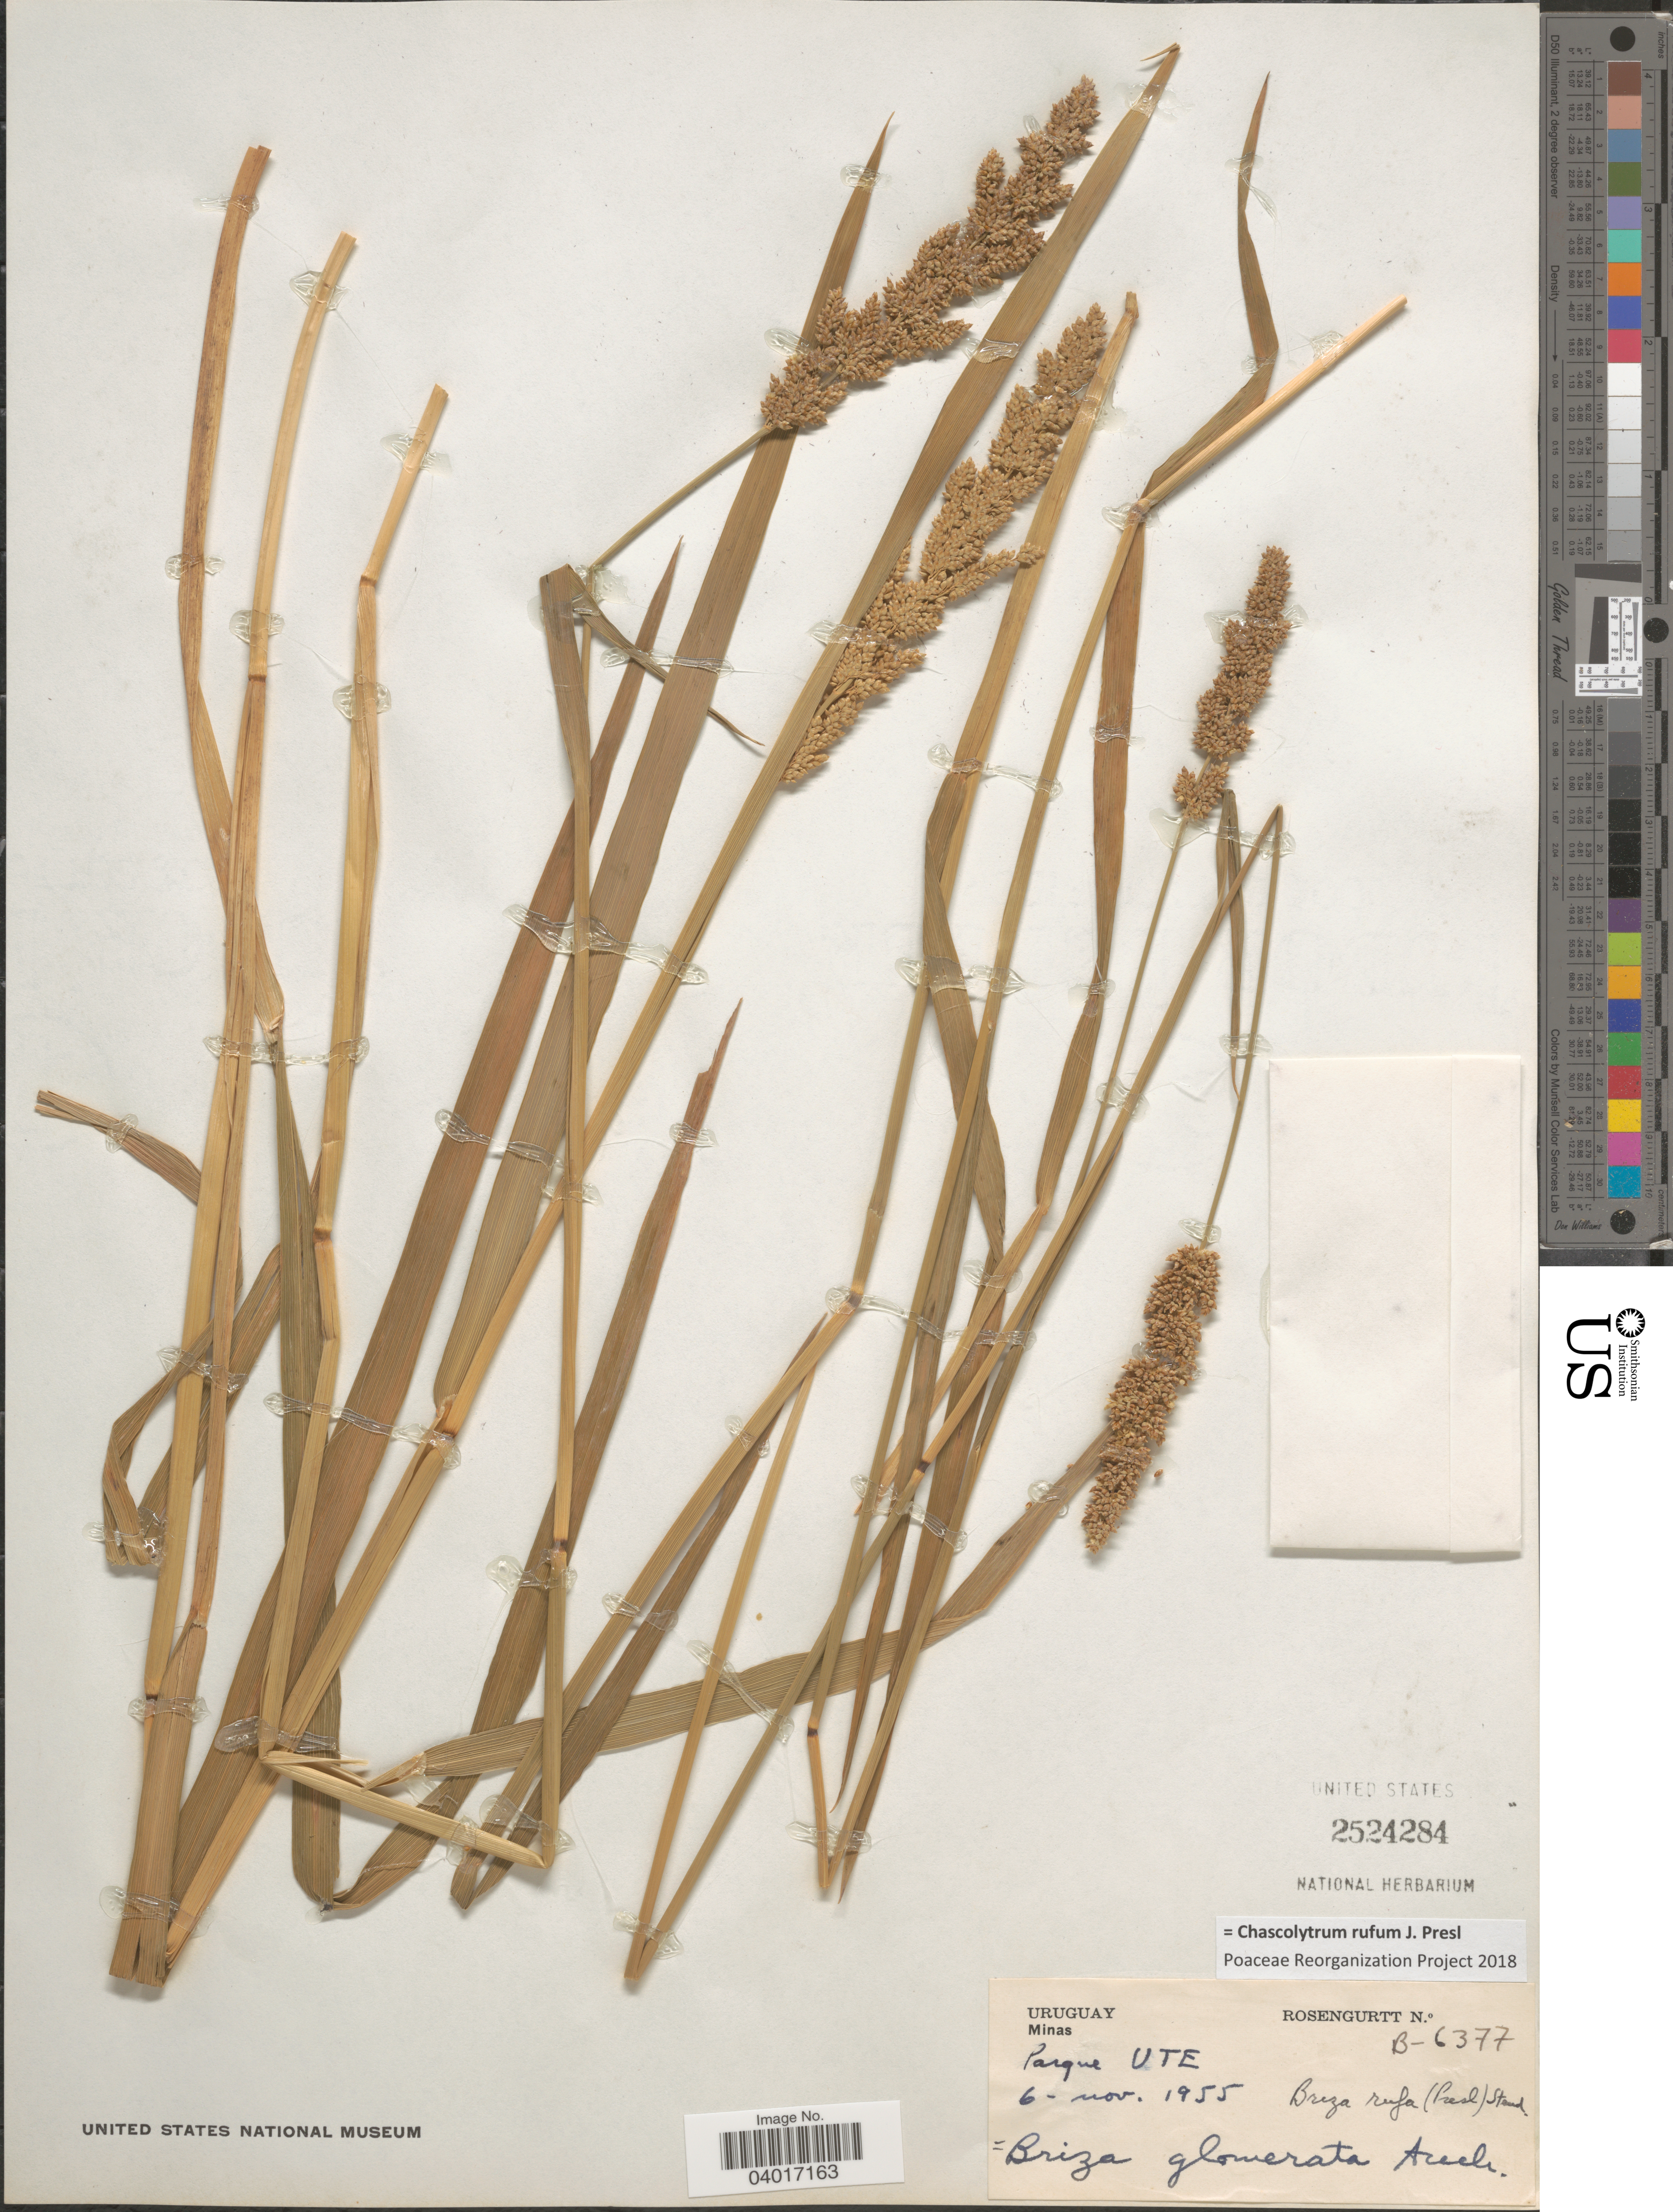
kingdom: Plantae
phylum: Tracheophyta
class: Liliopsida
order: Poales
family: Poaceae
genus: Chascolytrum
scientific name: Chascolytrum rufum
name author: C. Presl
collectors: Rosengurtt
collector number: B-6377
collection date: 1955-11-06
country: Uruguay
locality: Minas Parque UTE.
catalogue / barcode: US 2524284